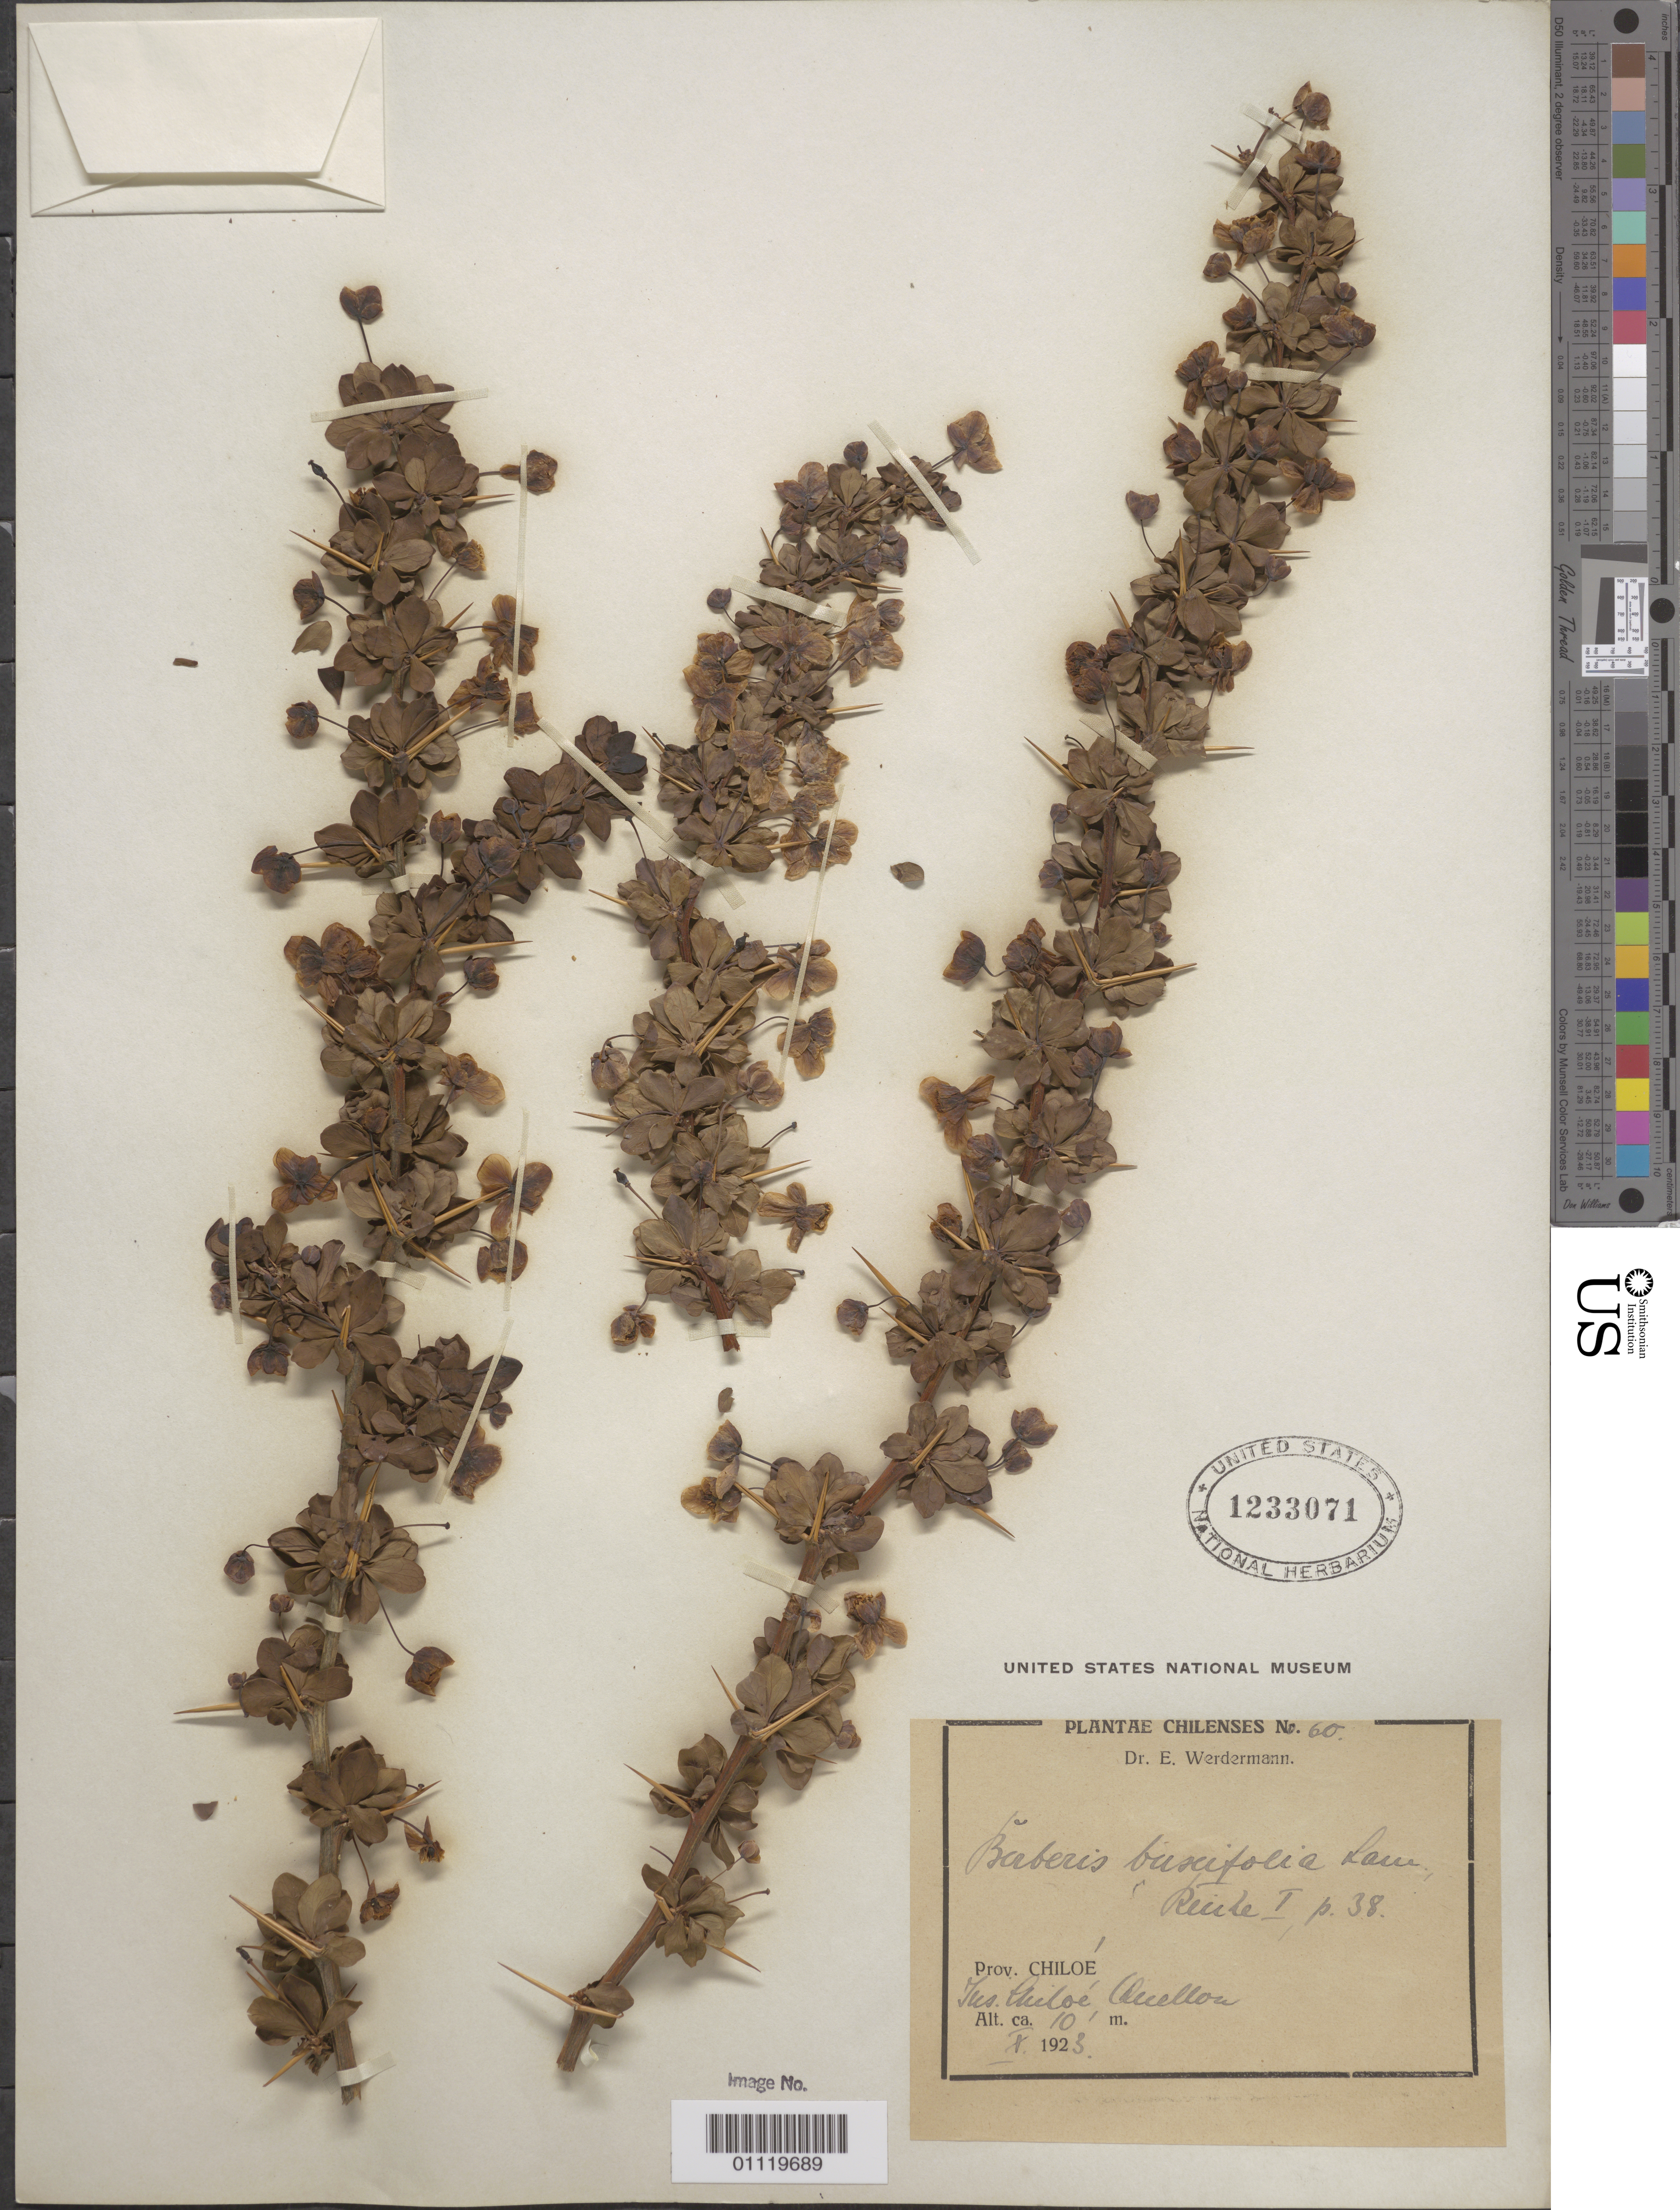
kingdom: Plantae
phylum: Tracheophyta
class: Magnoliopsida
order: Ranunculales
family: Berberidaceae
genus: Berberis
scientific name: Berberis buxifolia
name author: Lam.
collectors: E. Wedermann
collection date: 1923-10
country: Chile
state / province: Los Lagos (X)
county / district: Chiloé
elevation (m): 10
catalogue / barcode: US 1233071